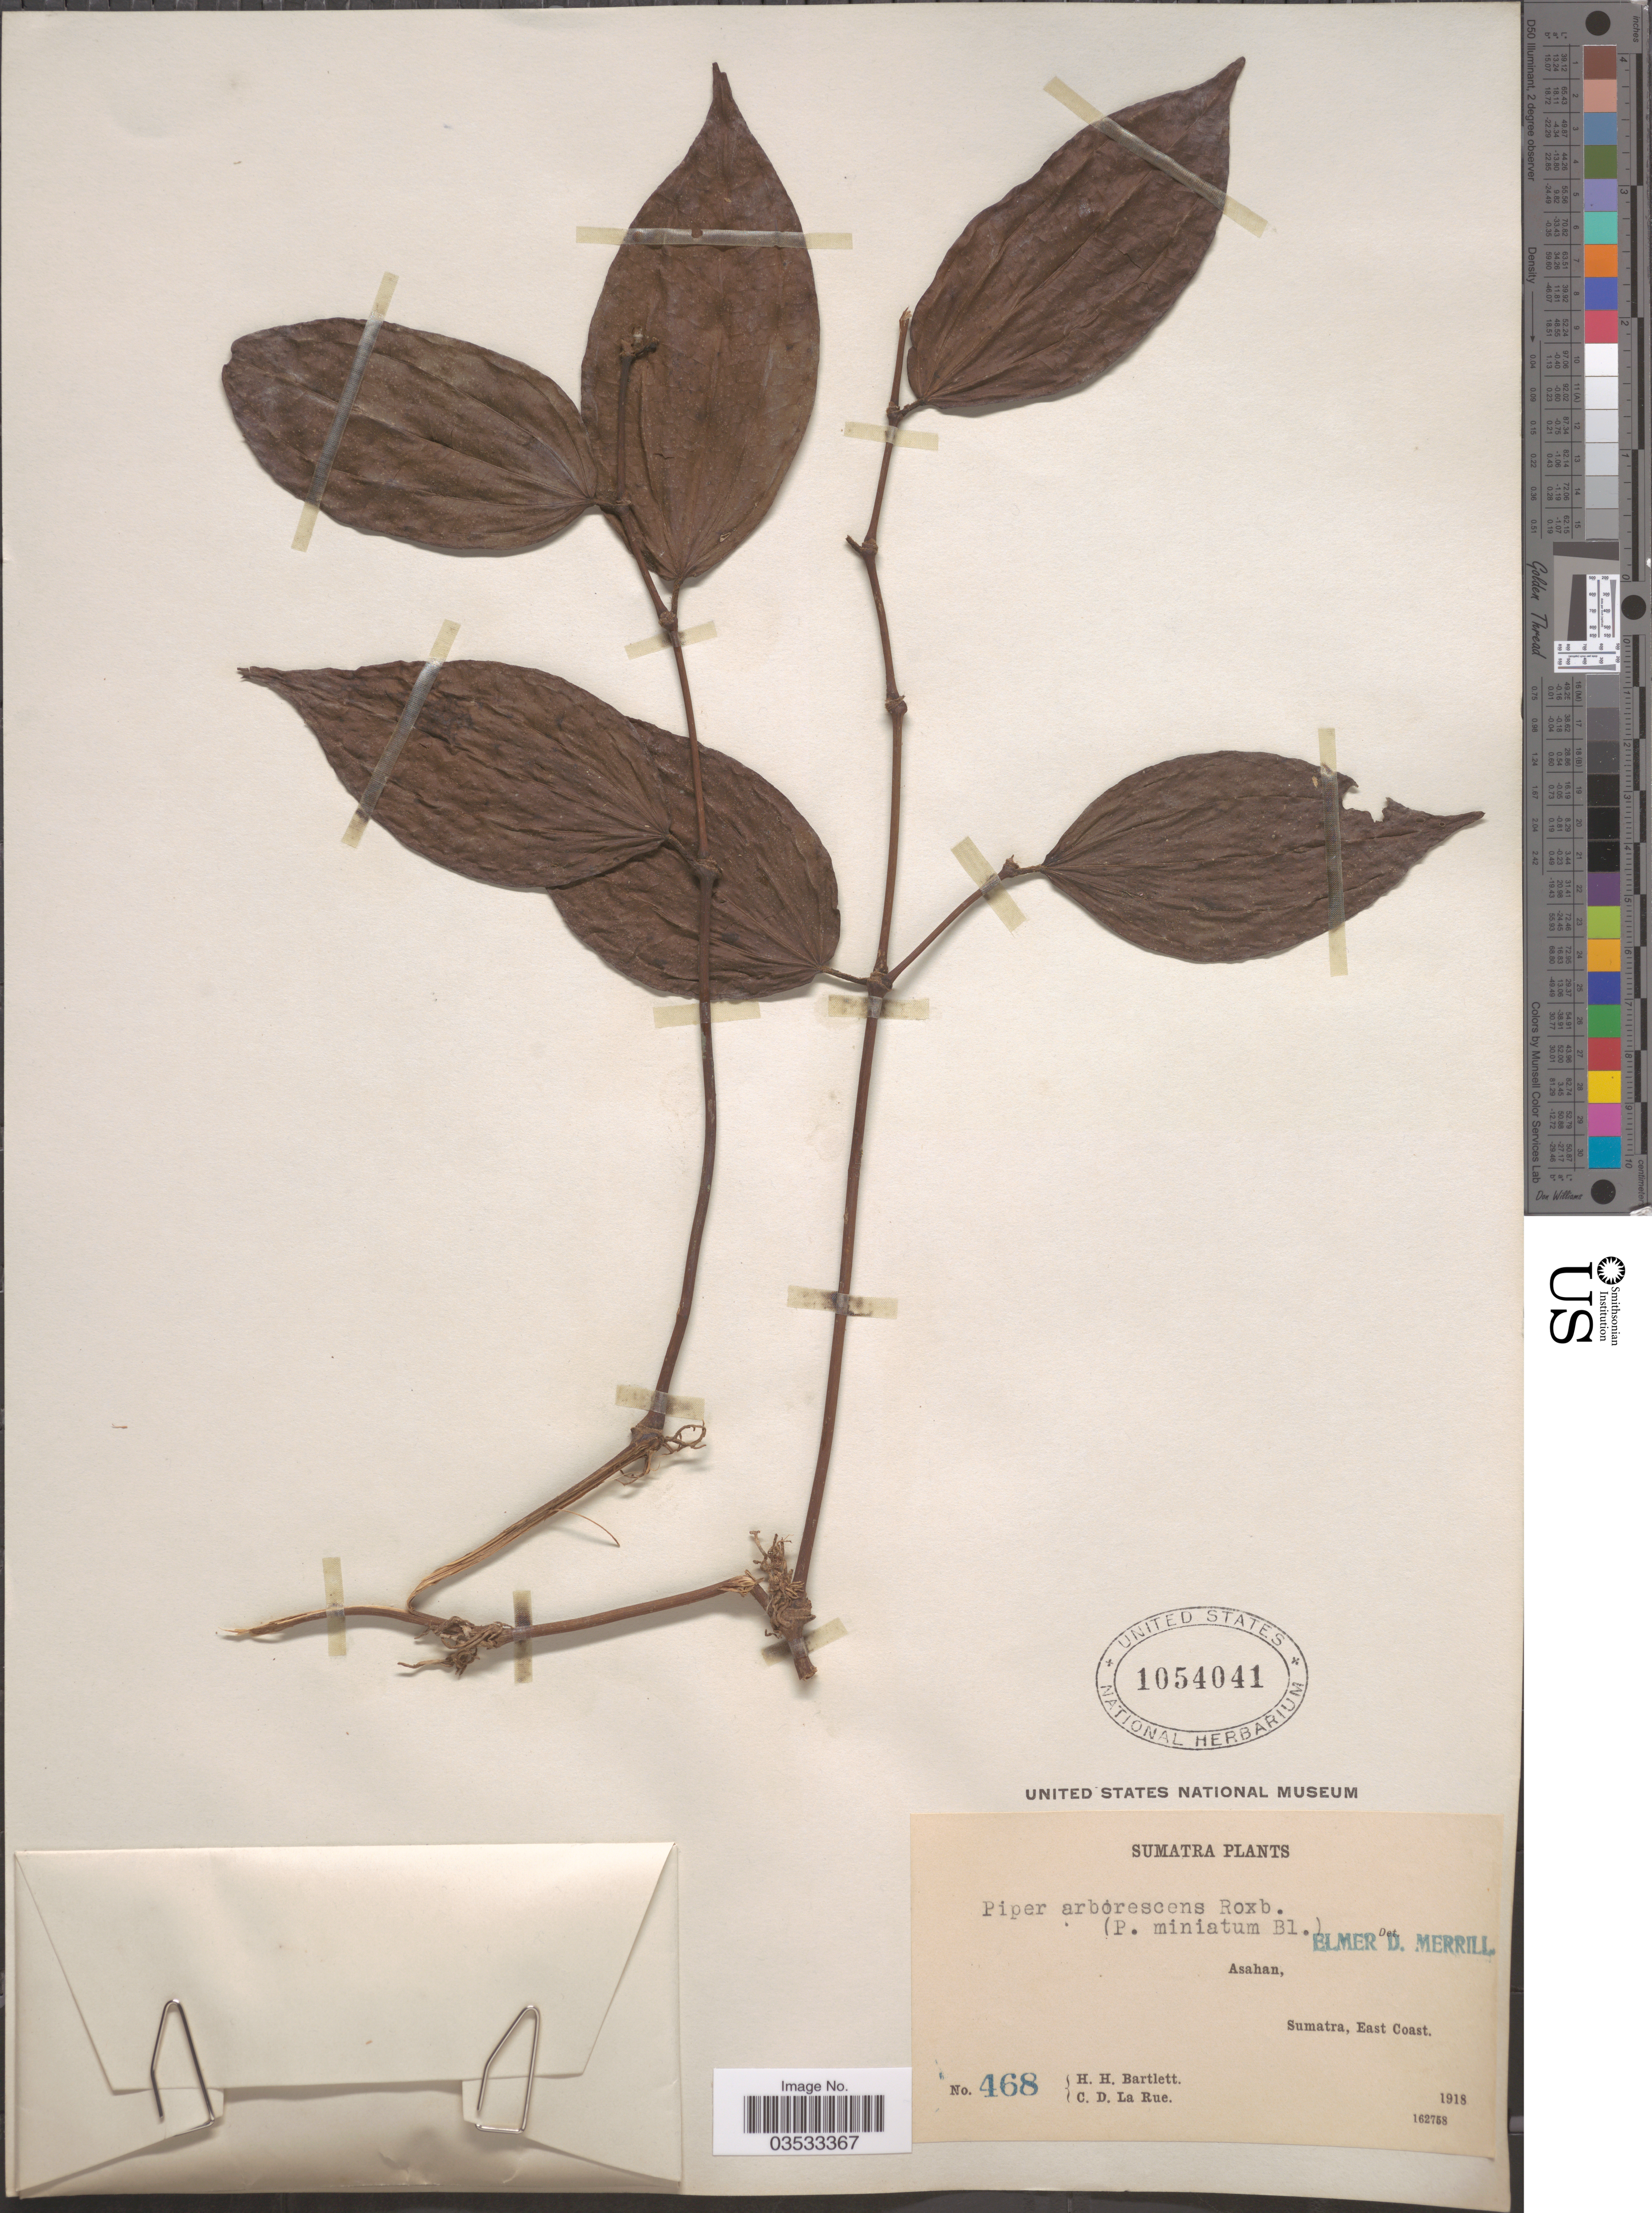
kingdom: Plantae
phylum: Tracheophyta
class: Magnoliopsida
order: Piperales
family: Piperaceae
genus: Piper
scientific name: Piper arborescens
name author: Roxb.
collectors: H. H. Bartlett & C. La Rue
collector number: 468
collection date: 1918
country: Indonesia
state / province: Sumatra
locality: Asahan, East Coast.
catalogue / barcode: US 1054041